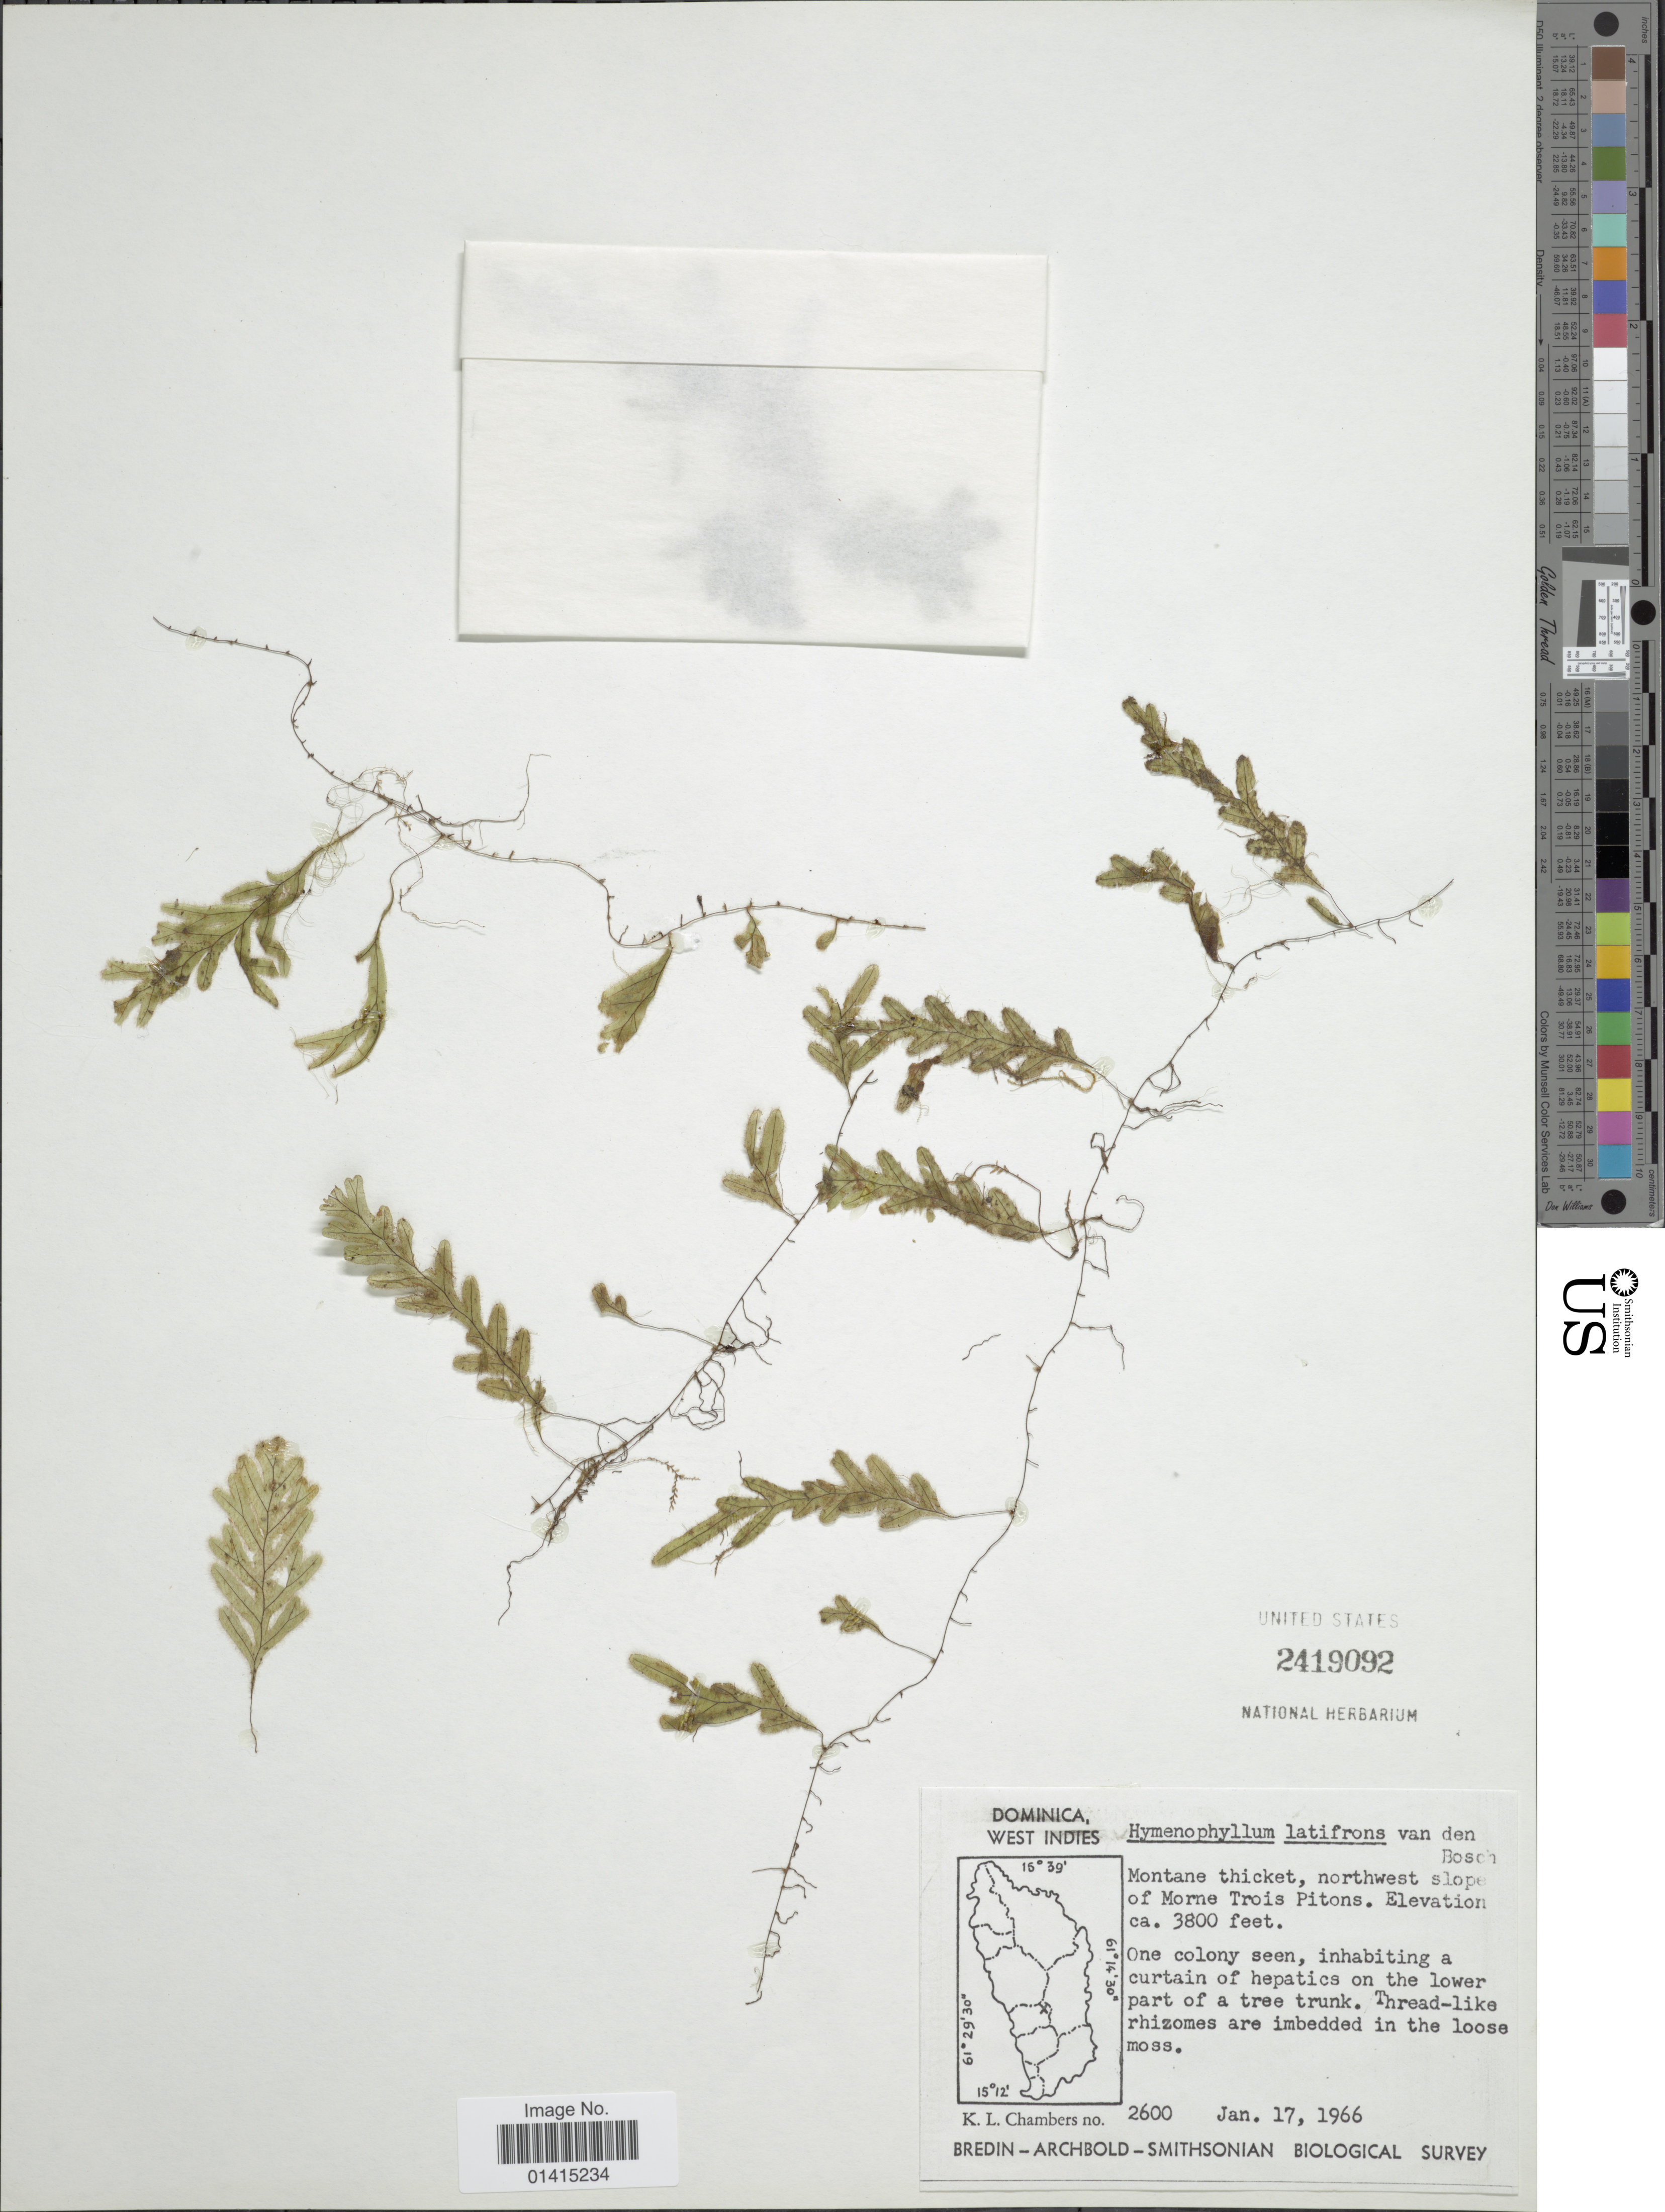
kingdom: Plantae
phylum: Tracheophyta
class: Polypodiopsida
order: Hymenophyllales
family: Hymenophyllaceae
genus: Hymenophyllum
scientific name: Hymenophyllum latifrons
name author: Bosch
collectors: K. Chambers & K. Chambers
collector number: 2600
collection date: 1966-01-17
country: Dominica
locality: Dominica, West Indies, Montane thicket, northwest slope of Morne Trois Pitons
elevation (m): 1158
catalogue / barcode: US 2419092